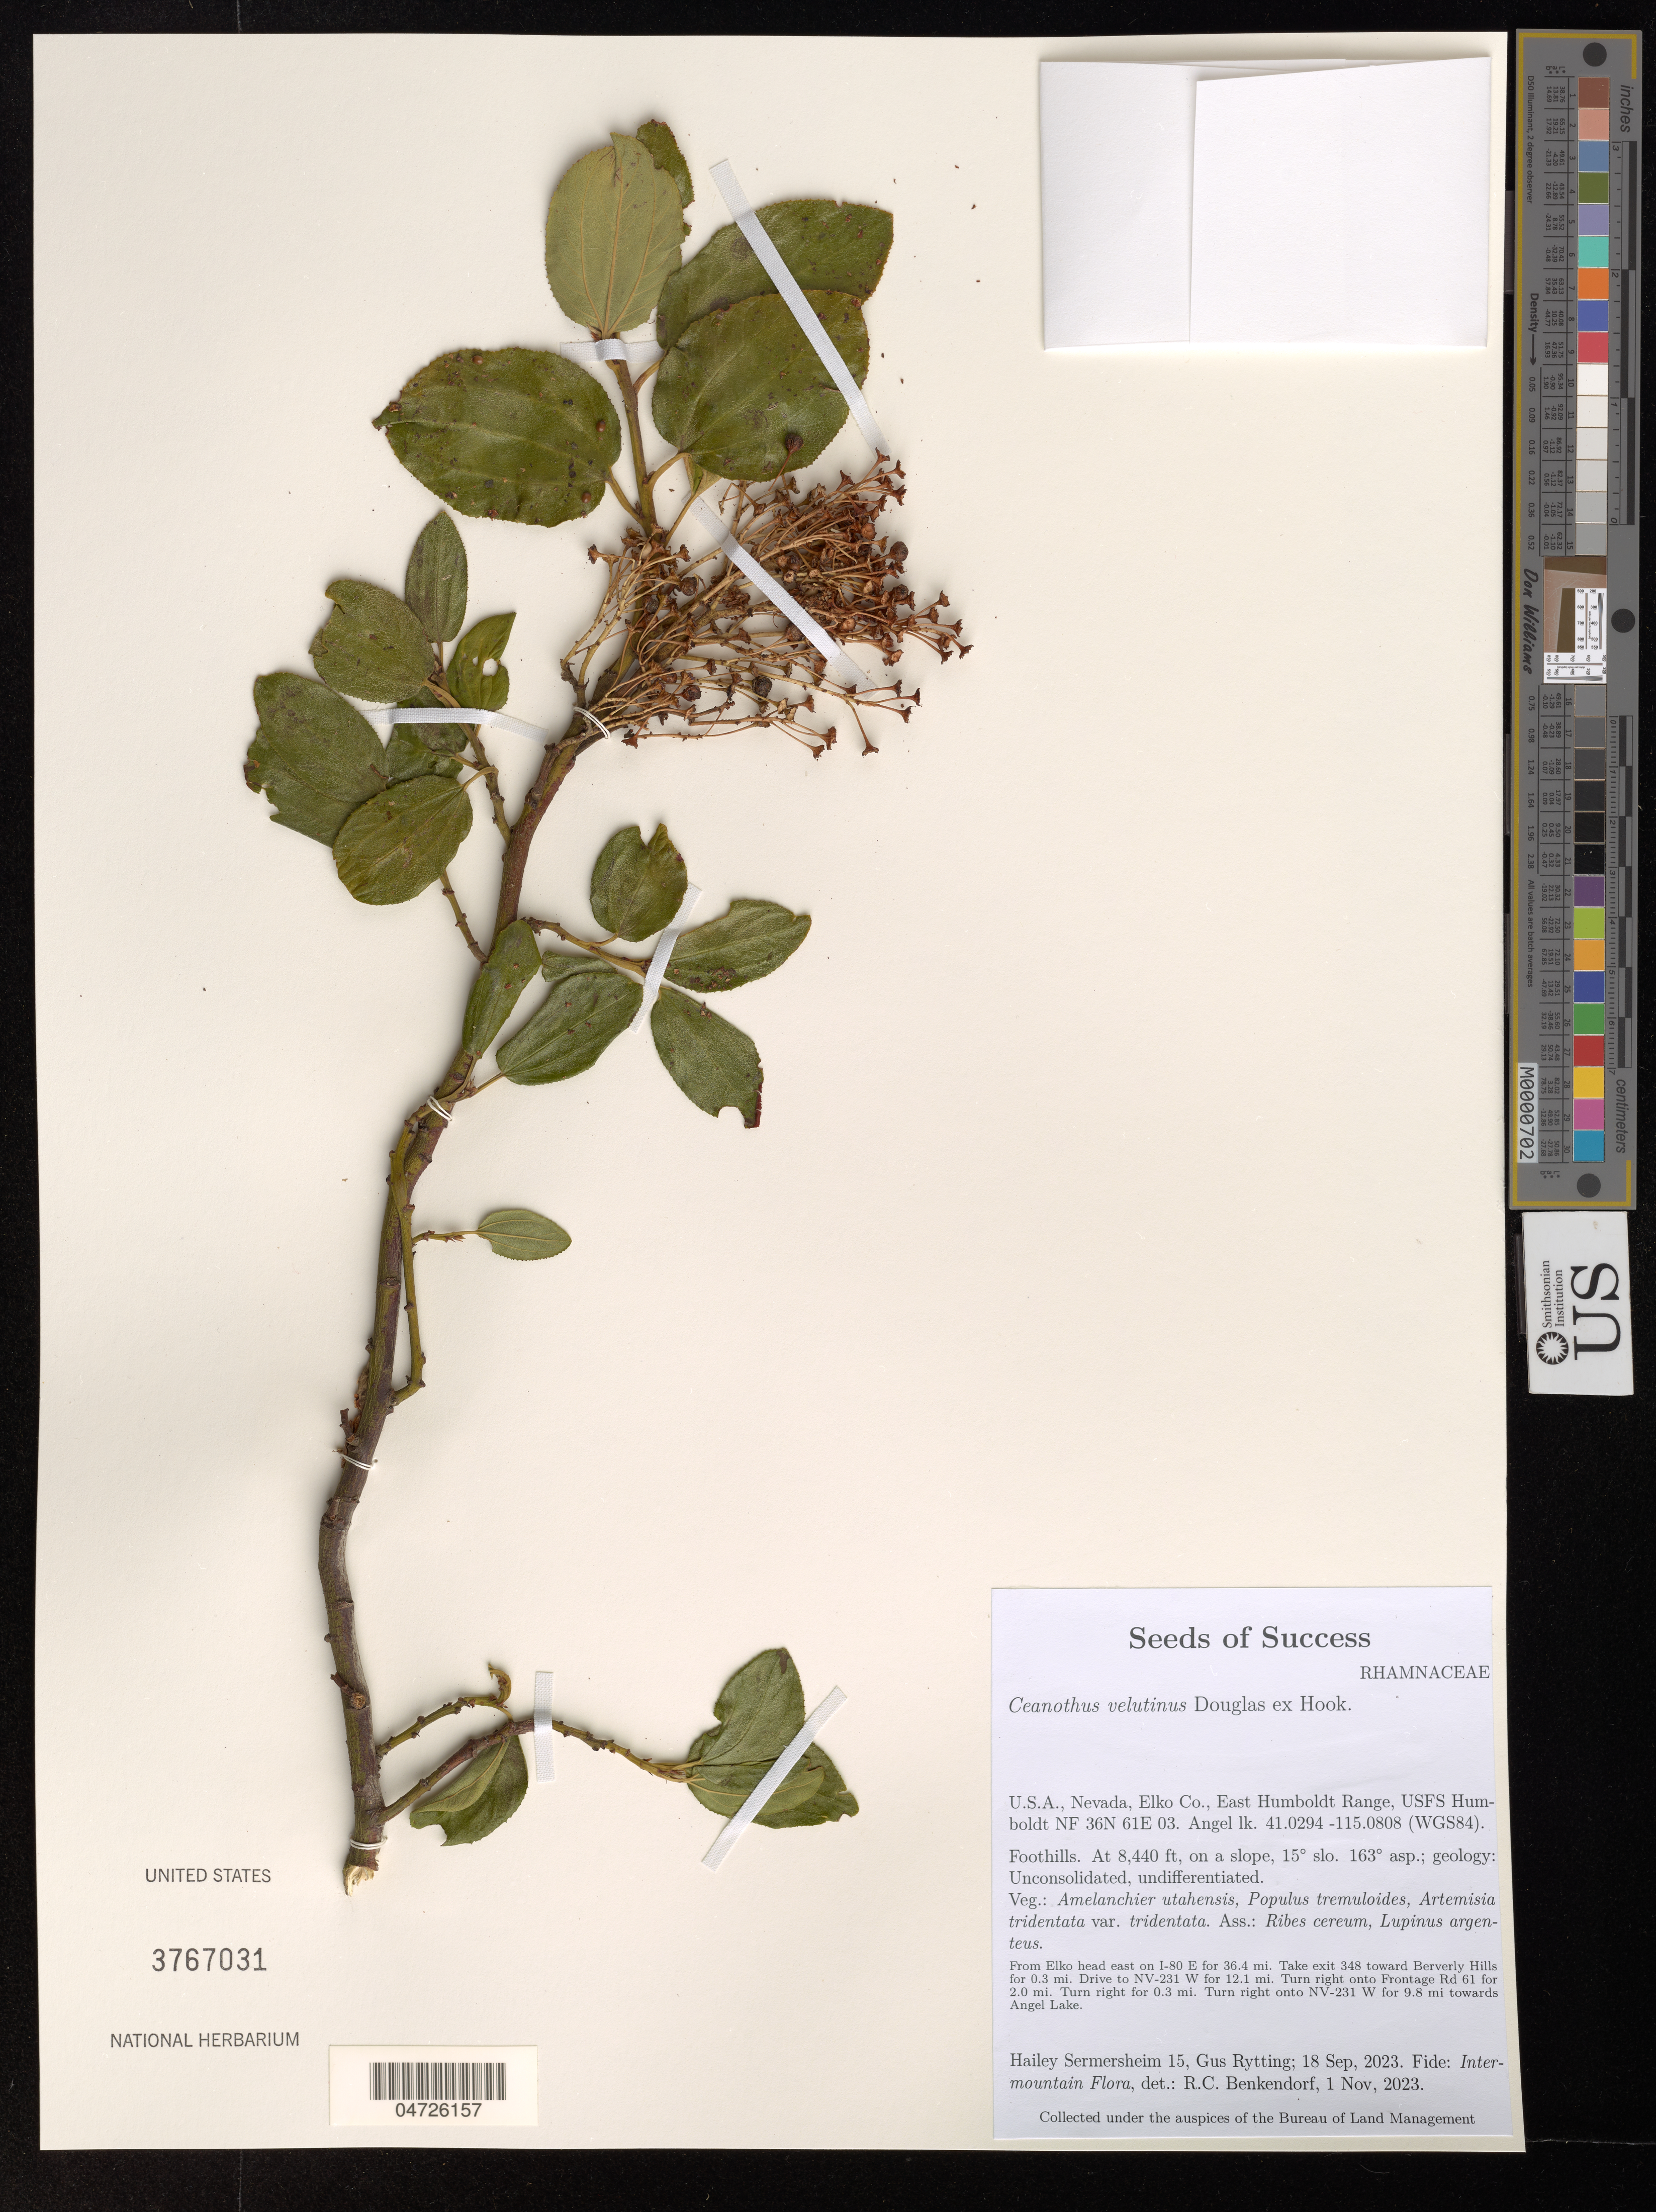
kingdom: Plantae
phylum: Tracheophyta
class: Magnoliopsida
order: Rosales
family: Rhamnaceae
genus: Ceanothus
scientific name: Ceanothus velutinus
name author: Douglas ex Hook.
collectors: H. Sermersheim & G. Rytting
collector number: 15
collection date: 2023-09-18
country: United States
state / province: Nevada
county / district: Elko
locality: Elko Co., East Humboldt Range, USFS Humboldt NF 36N 61E 03. Angel lk. (WGS84).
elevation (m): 2573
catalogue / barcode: US 3767031